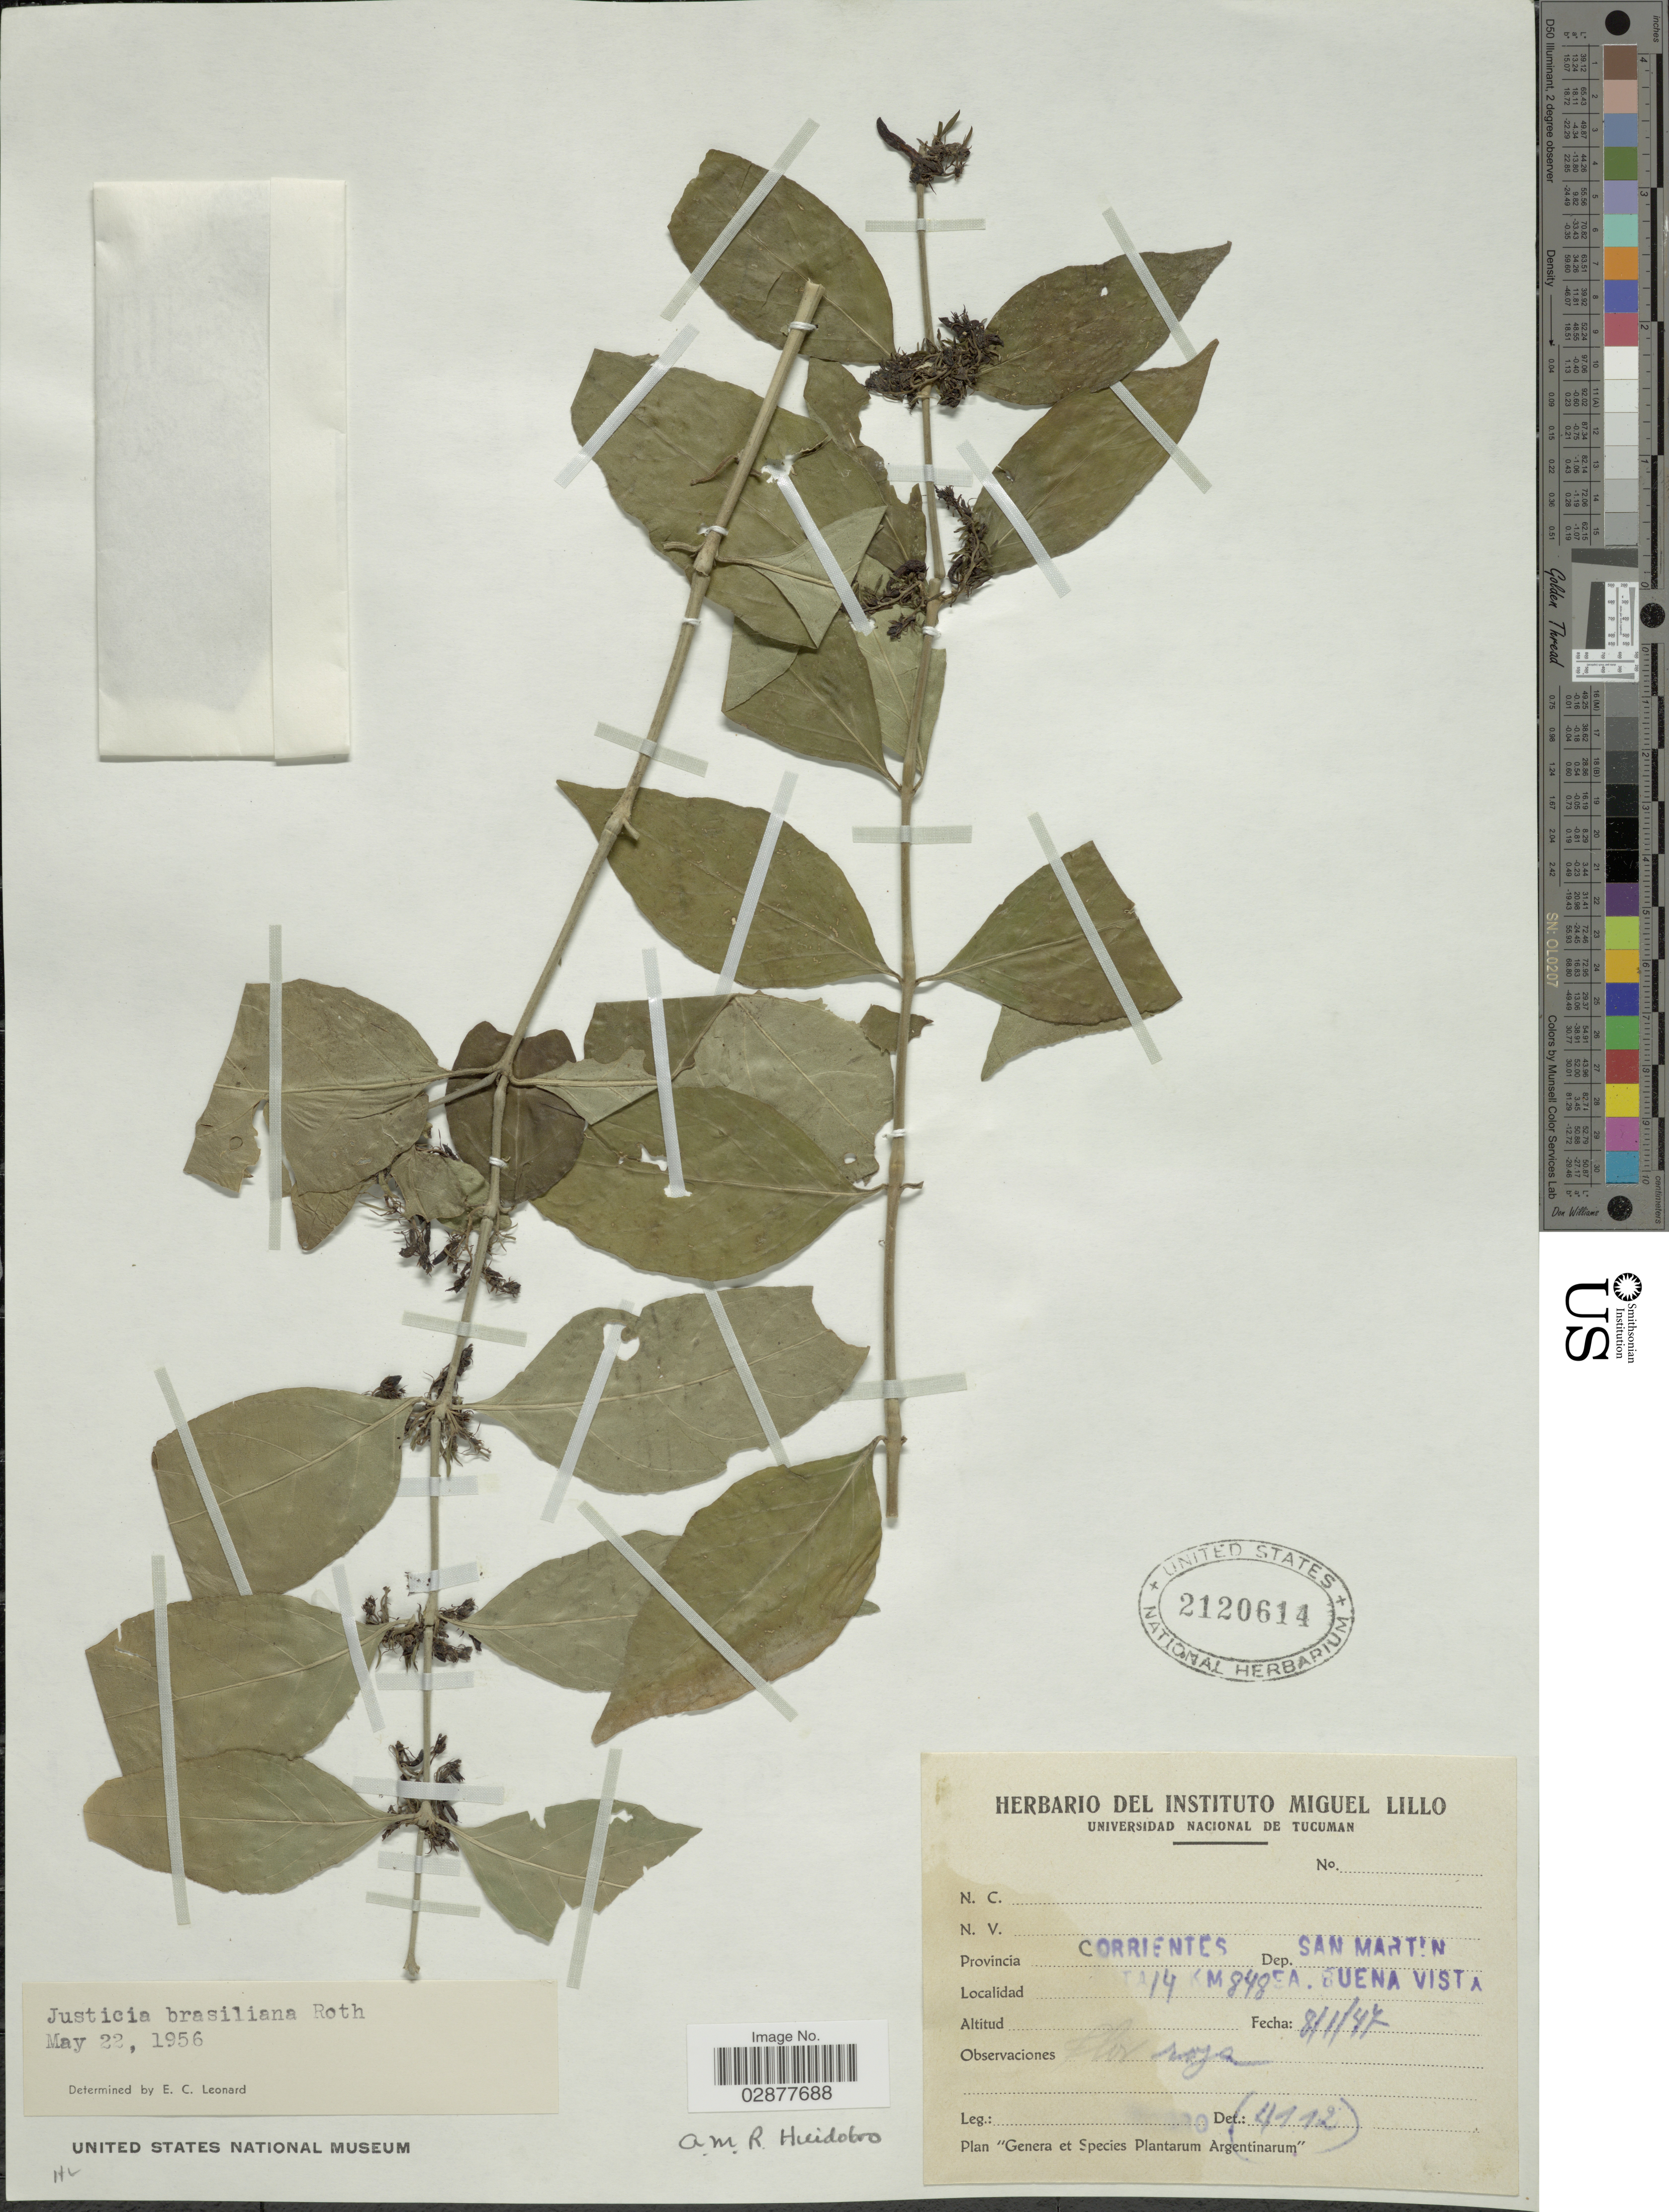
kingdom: Plantae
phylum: Tracheophyta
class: Magnoliopsida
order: Lamiales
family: Acanthaceae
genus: Justicia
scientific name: Justicia brasiliana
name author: Roth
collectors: A. M. R. Huidobro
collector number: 4112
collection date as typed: Transcribed d/m/y: 8/1/47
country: Argentina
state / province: Corrientes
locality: Dep. San Martin, [illegible text] 14 Km 848 EA. Buena Vista.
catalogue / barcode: US 2120614